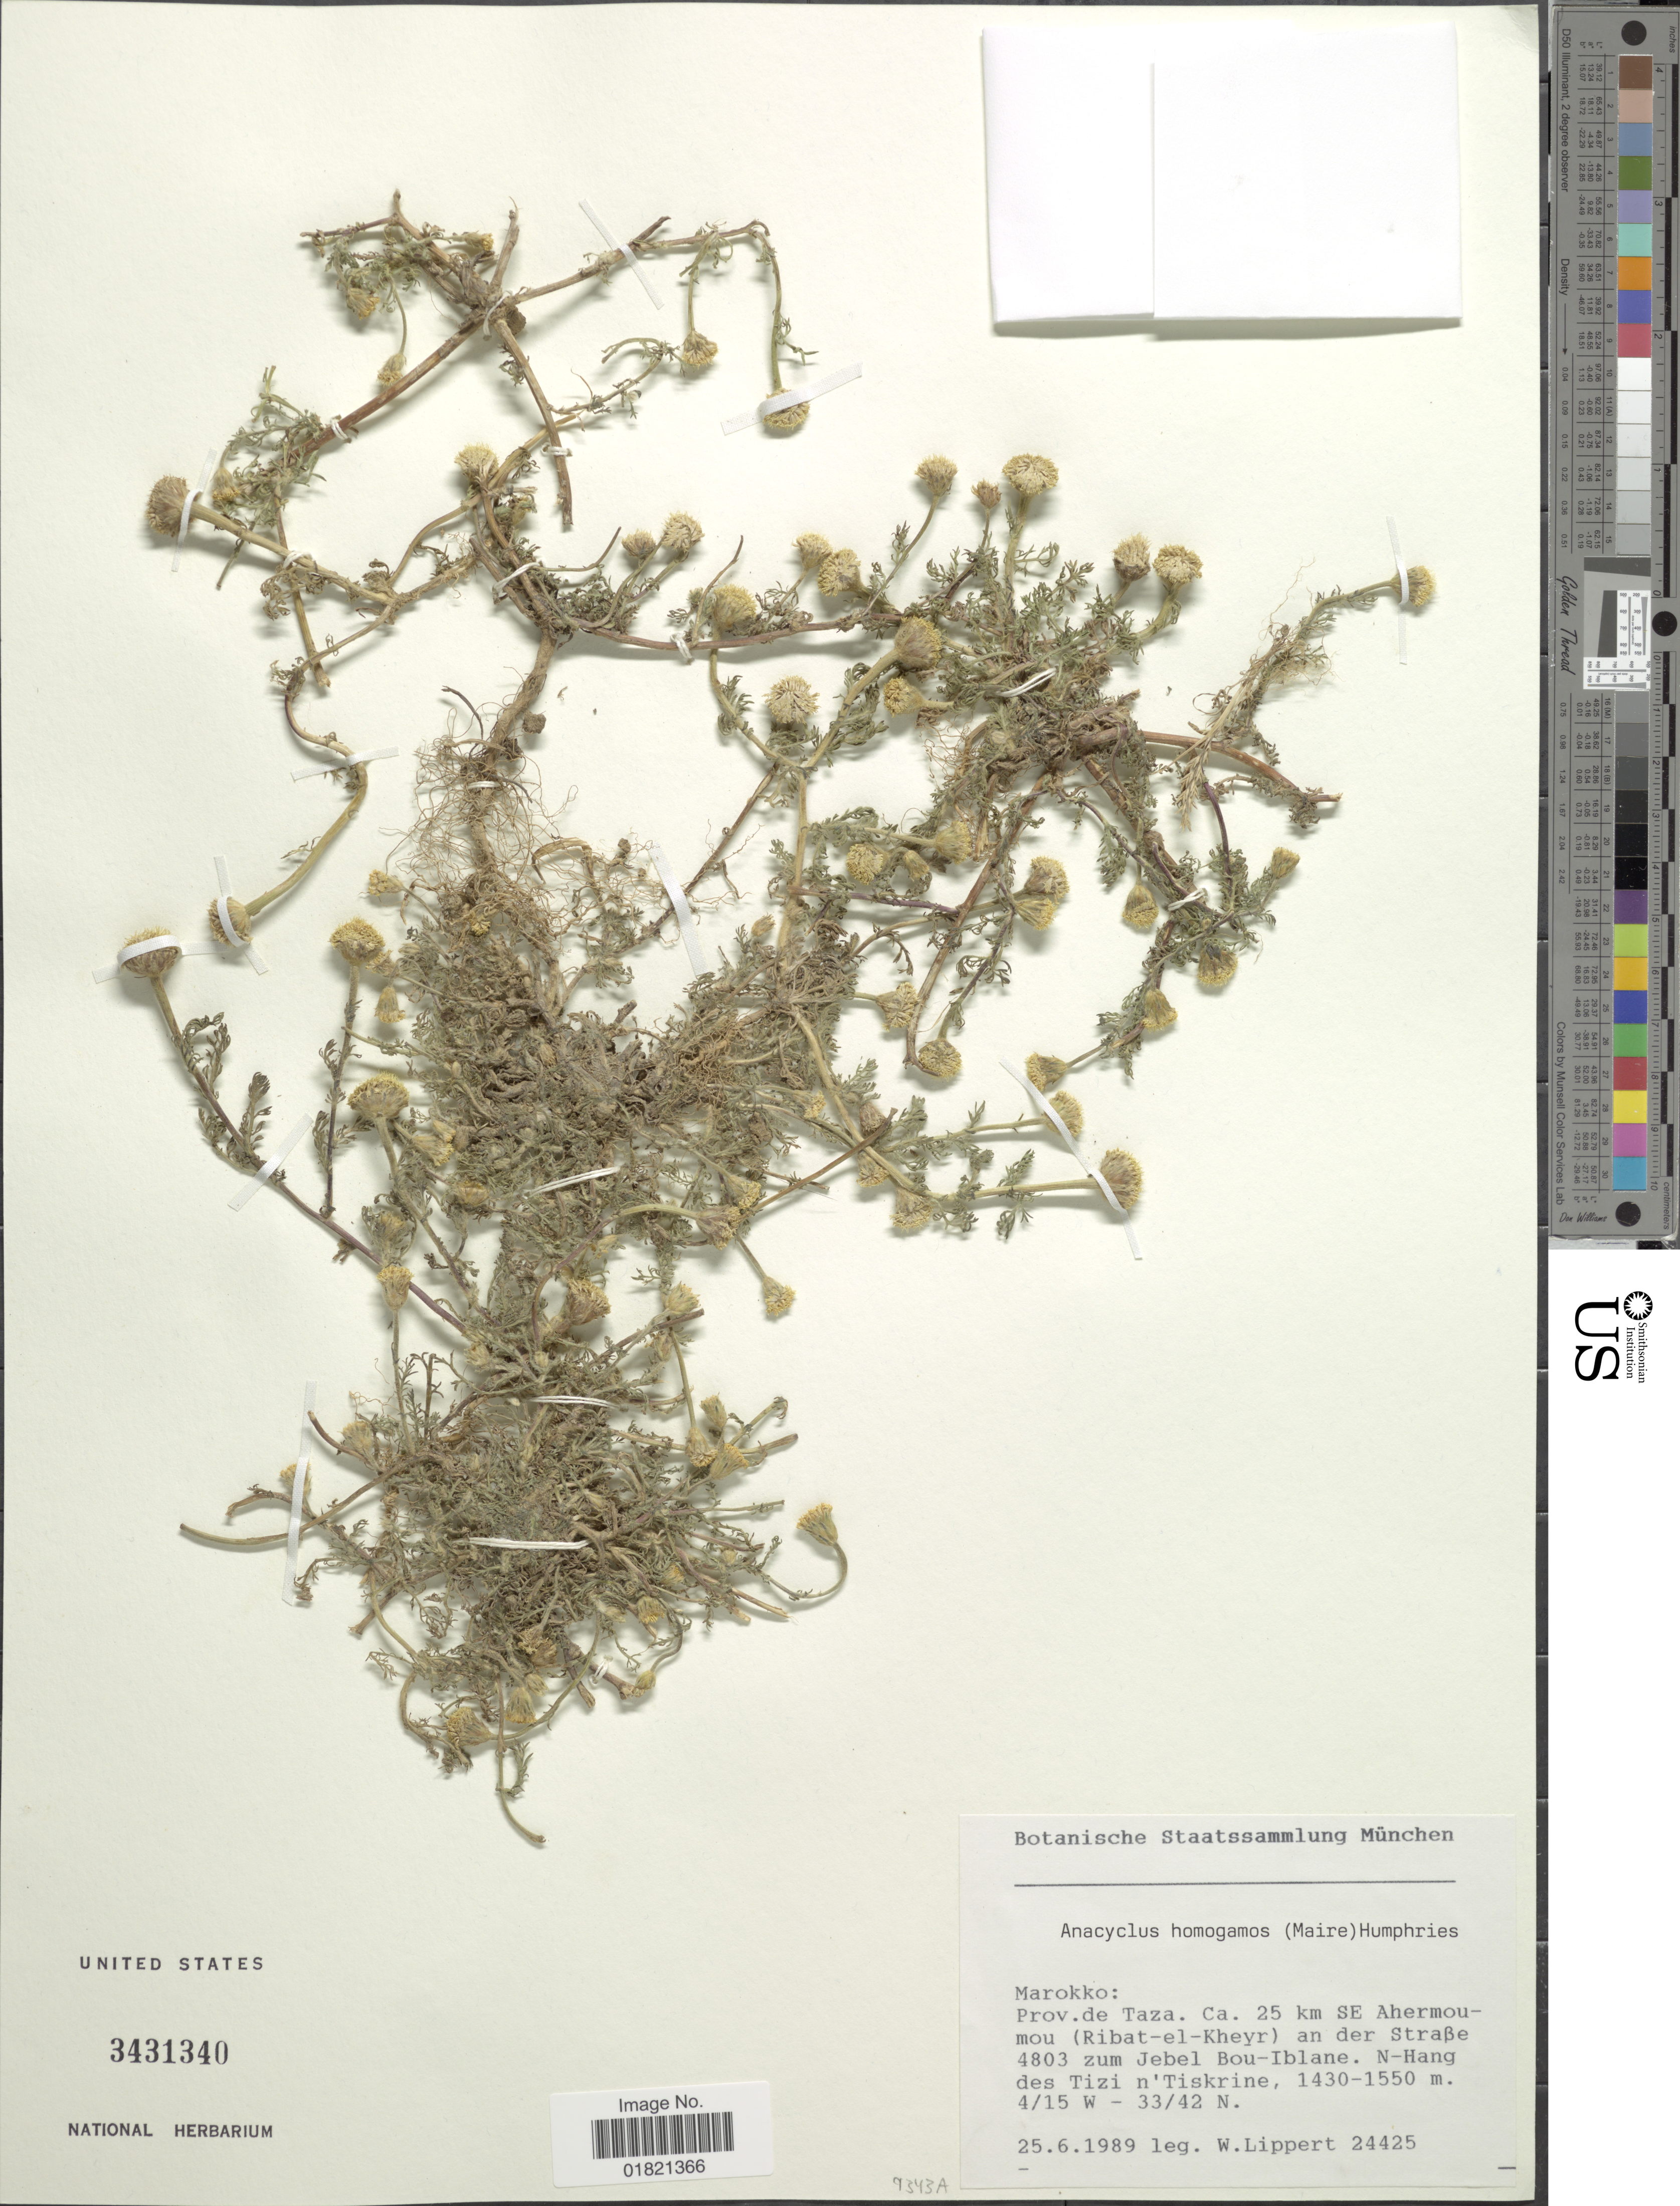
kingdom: Plantae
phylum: Tracheophyta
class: Magnoliopsida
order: Asterales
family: Asteraceae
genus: Anacyclus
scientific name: Anacyclus homogamus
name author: (Maire) Humphries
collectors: W. Lippert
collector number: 2425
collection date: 1989-06-25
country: Morocco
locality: Prov. de Taza. Ca. 25 km SE Ahermoumou (Ribat-el-Kheyr) an der Straße 4803 zum Jebel Bou-Iblane. N-Hang des Tizi n'Tiskrine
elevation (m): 1430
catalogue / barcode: US 3431340